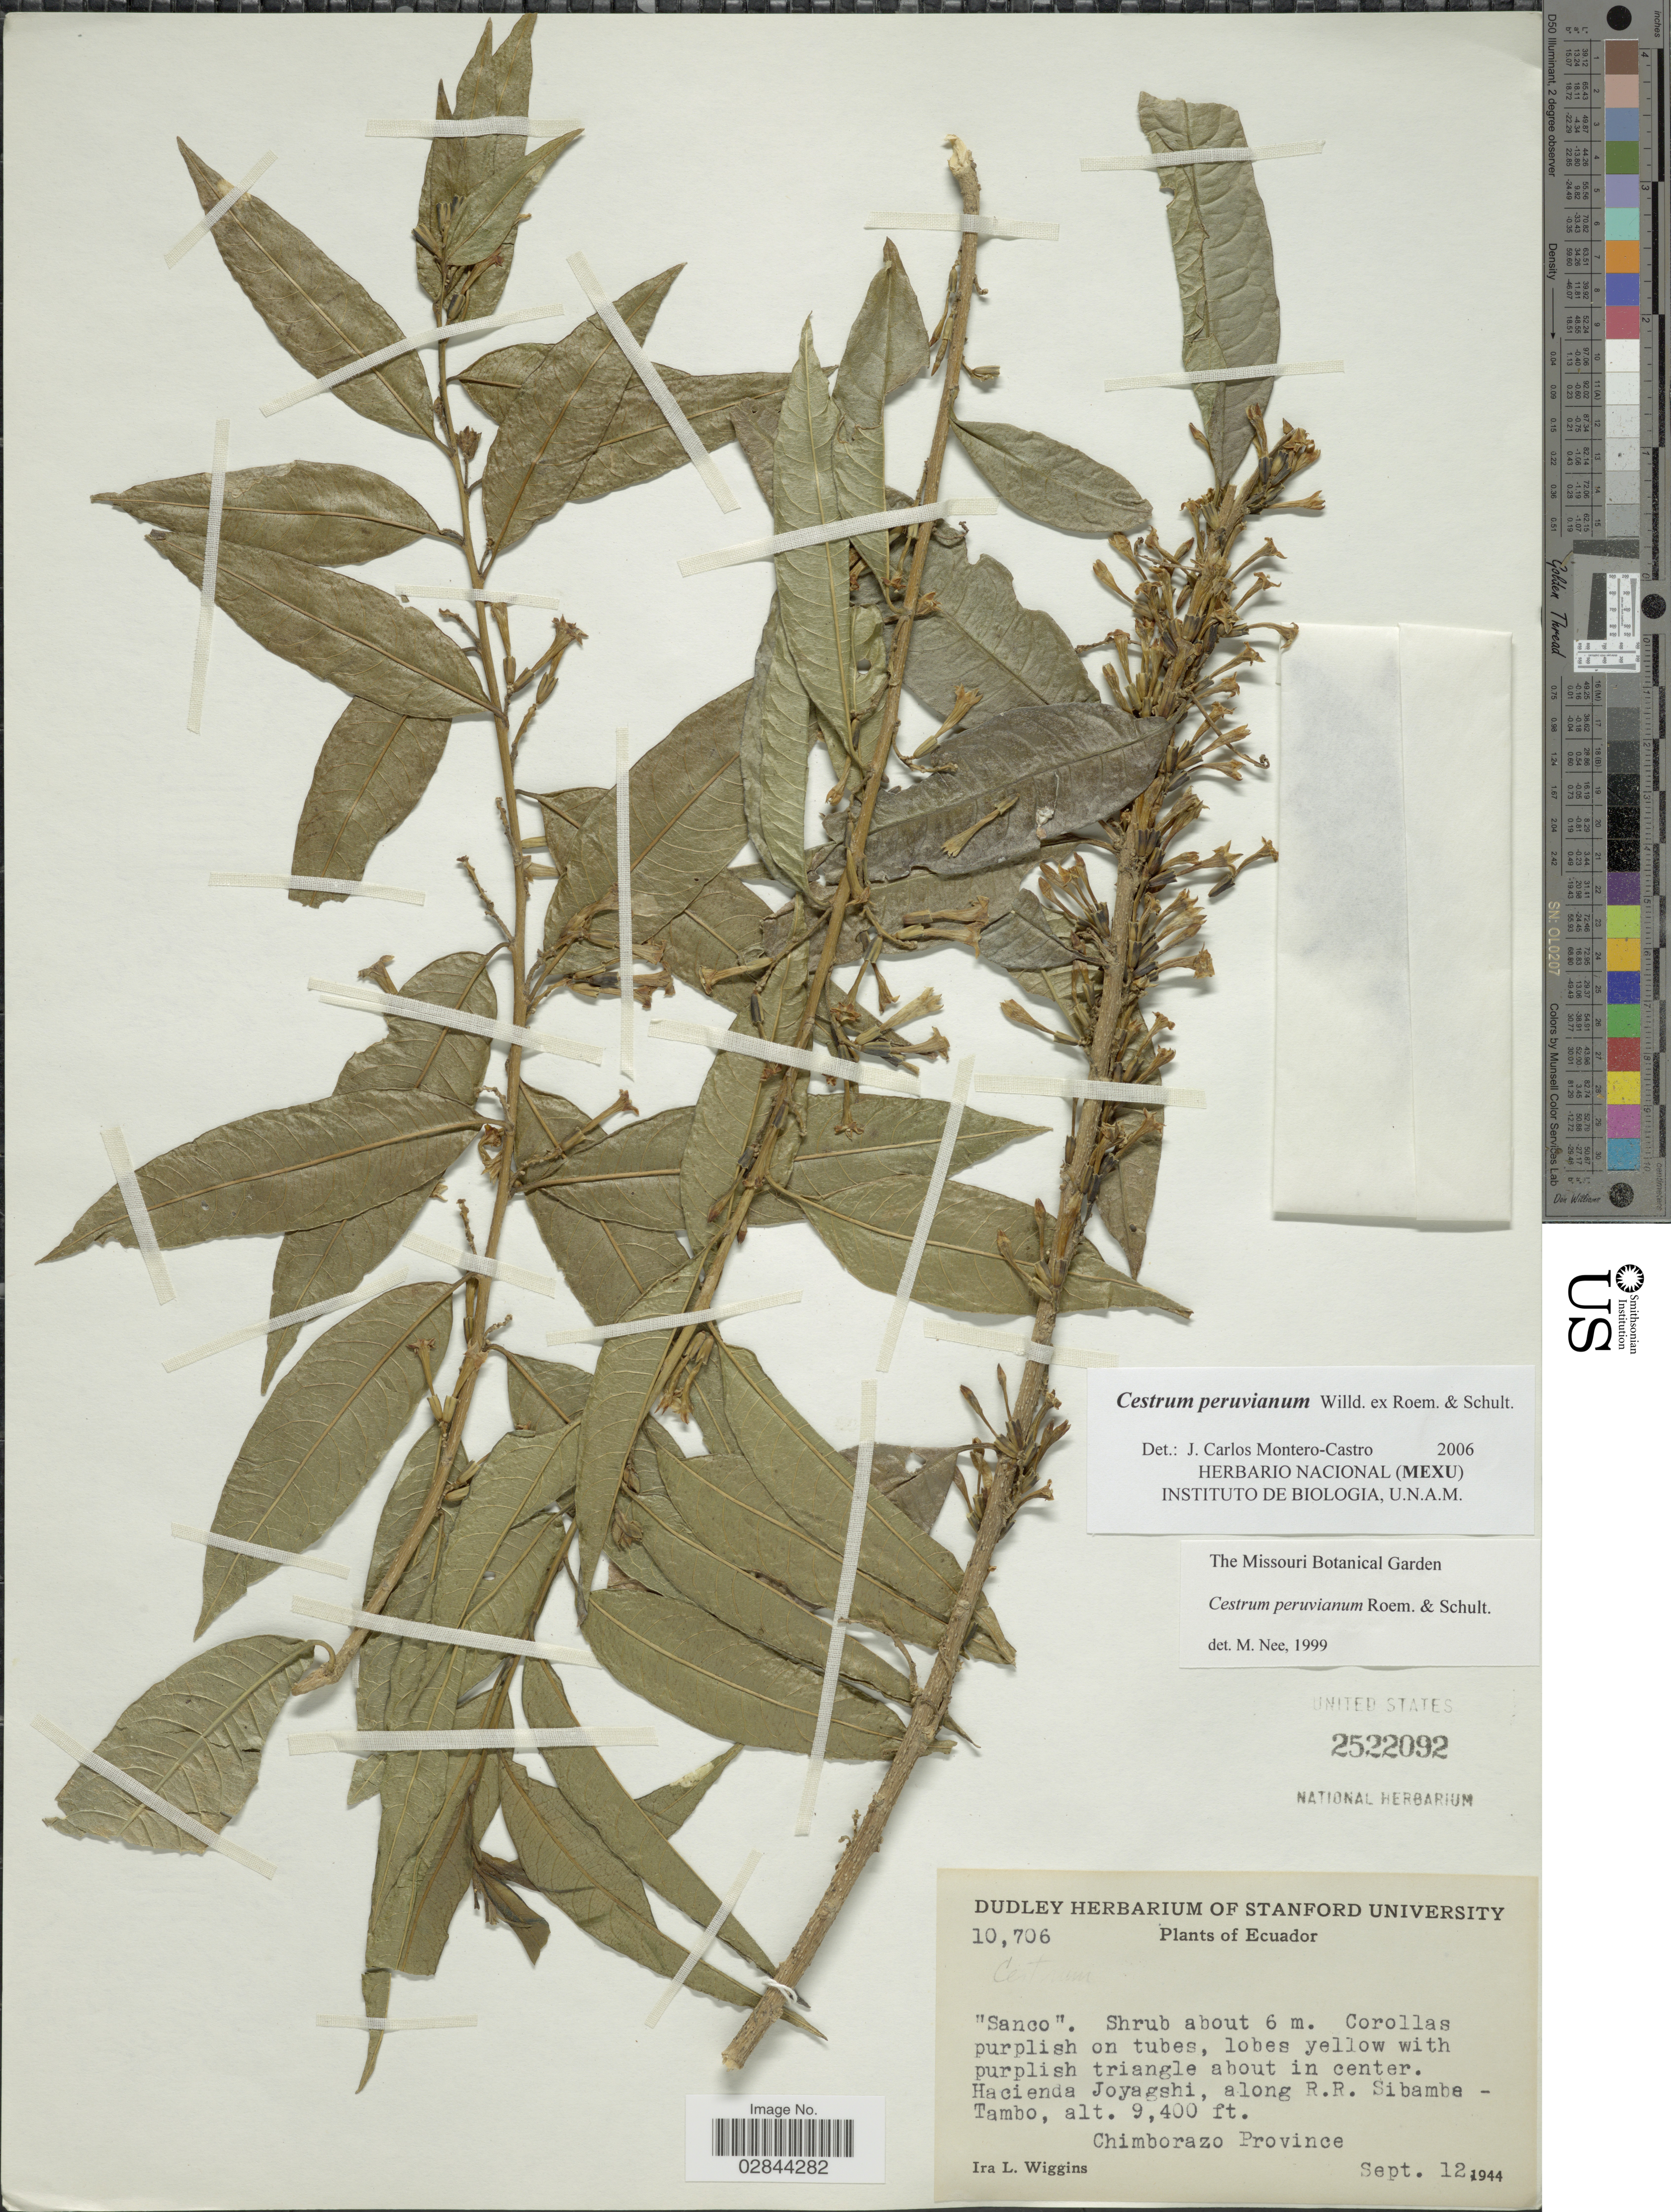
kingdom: Plantae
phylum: Tracheophyta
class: Magnoliopsida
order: Solanales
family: Solanaceae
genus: Cestrum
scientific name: Cestrum affine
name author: Kunth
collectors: I. L. Wiggins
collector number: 10706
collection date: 1944-09-12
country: Ecuador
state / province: Chimborazo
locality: Hacienda Joyagshi, along R.R. Sibambe-Tambo.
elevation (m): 2865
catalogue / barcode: US 2522092